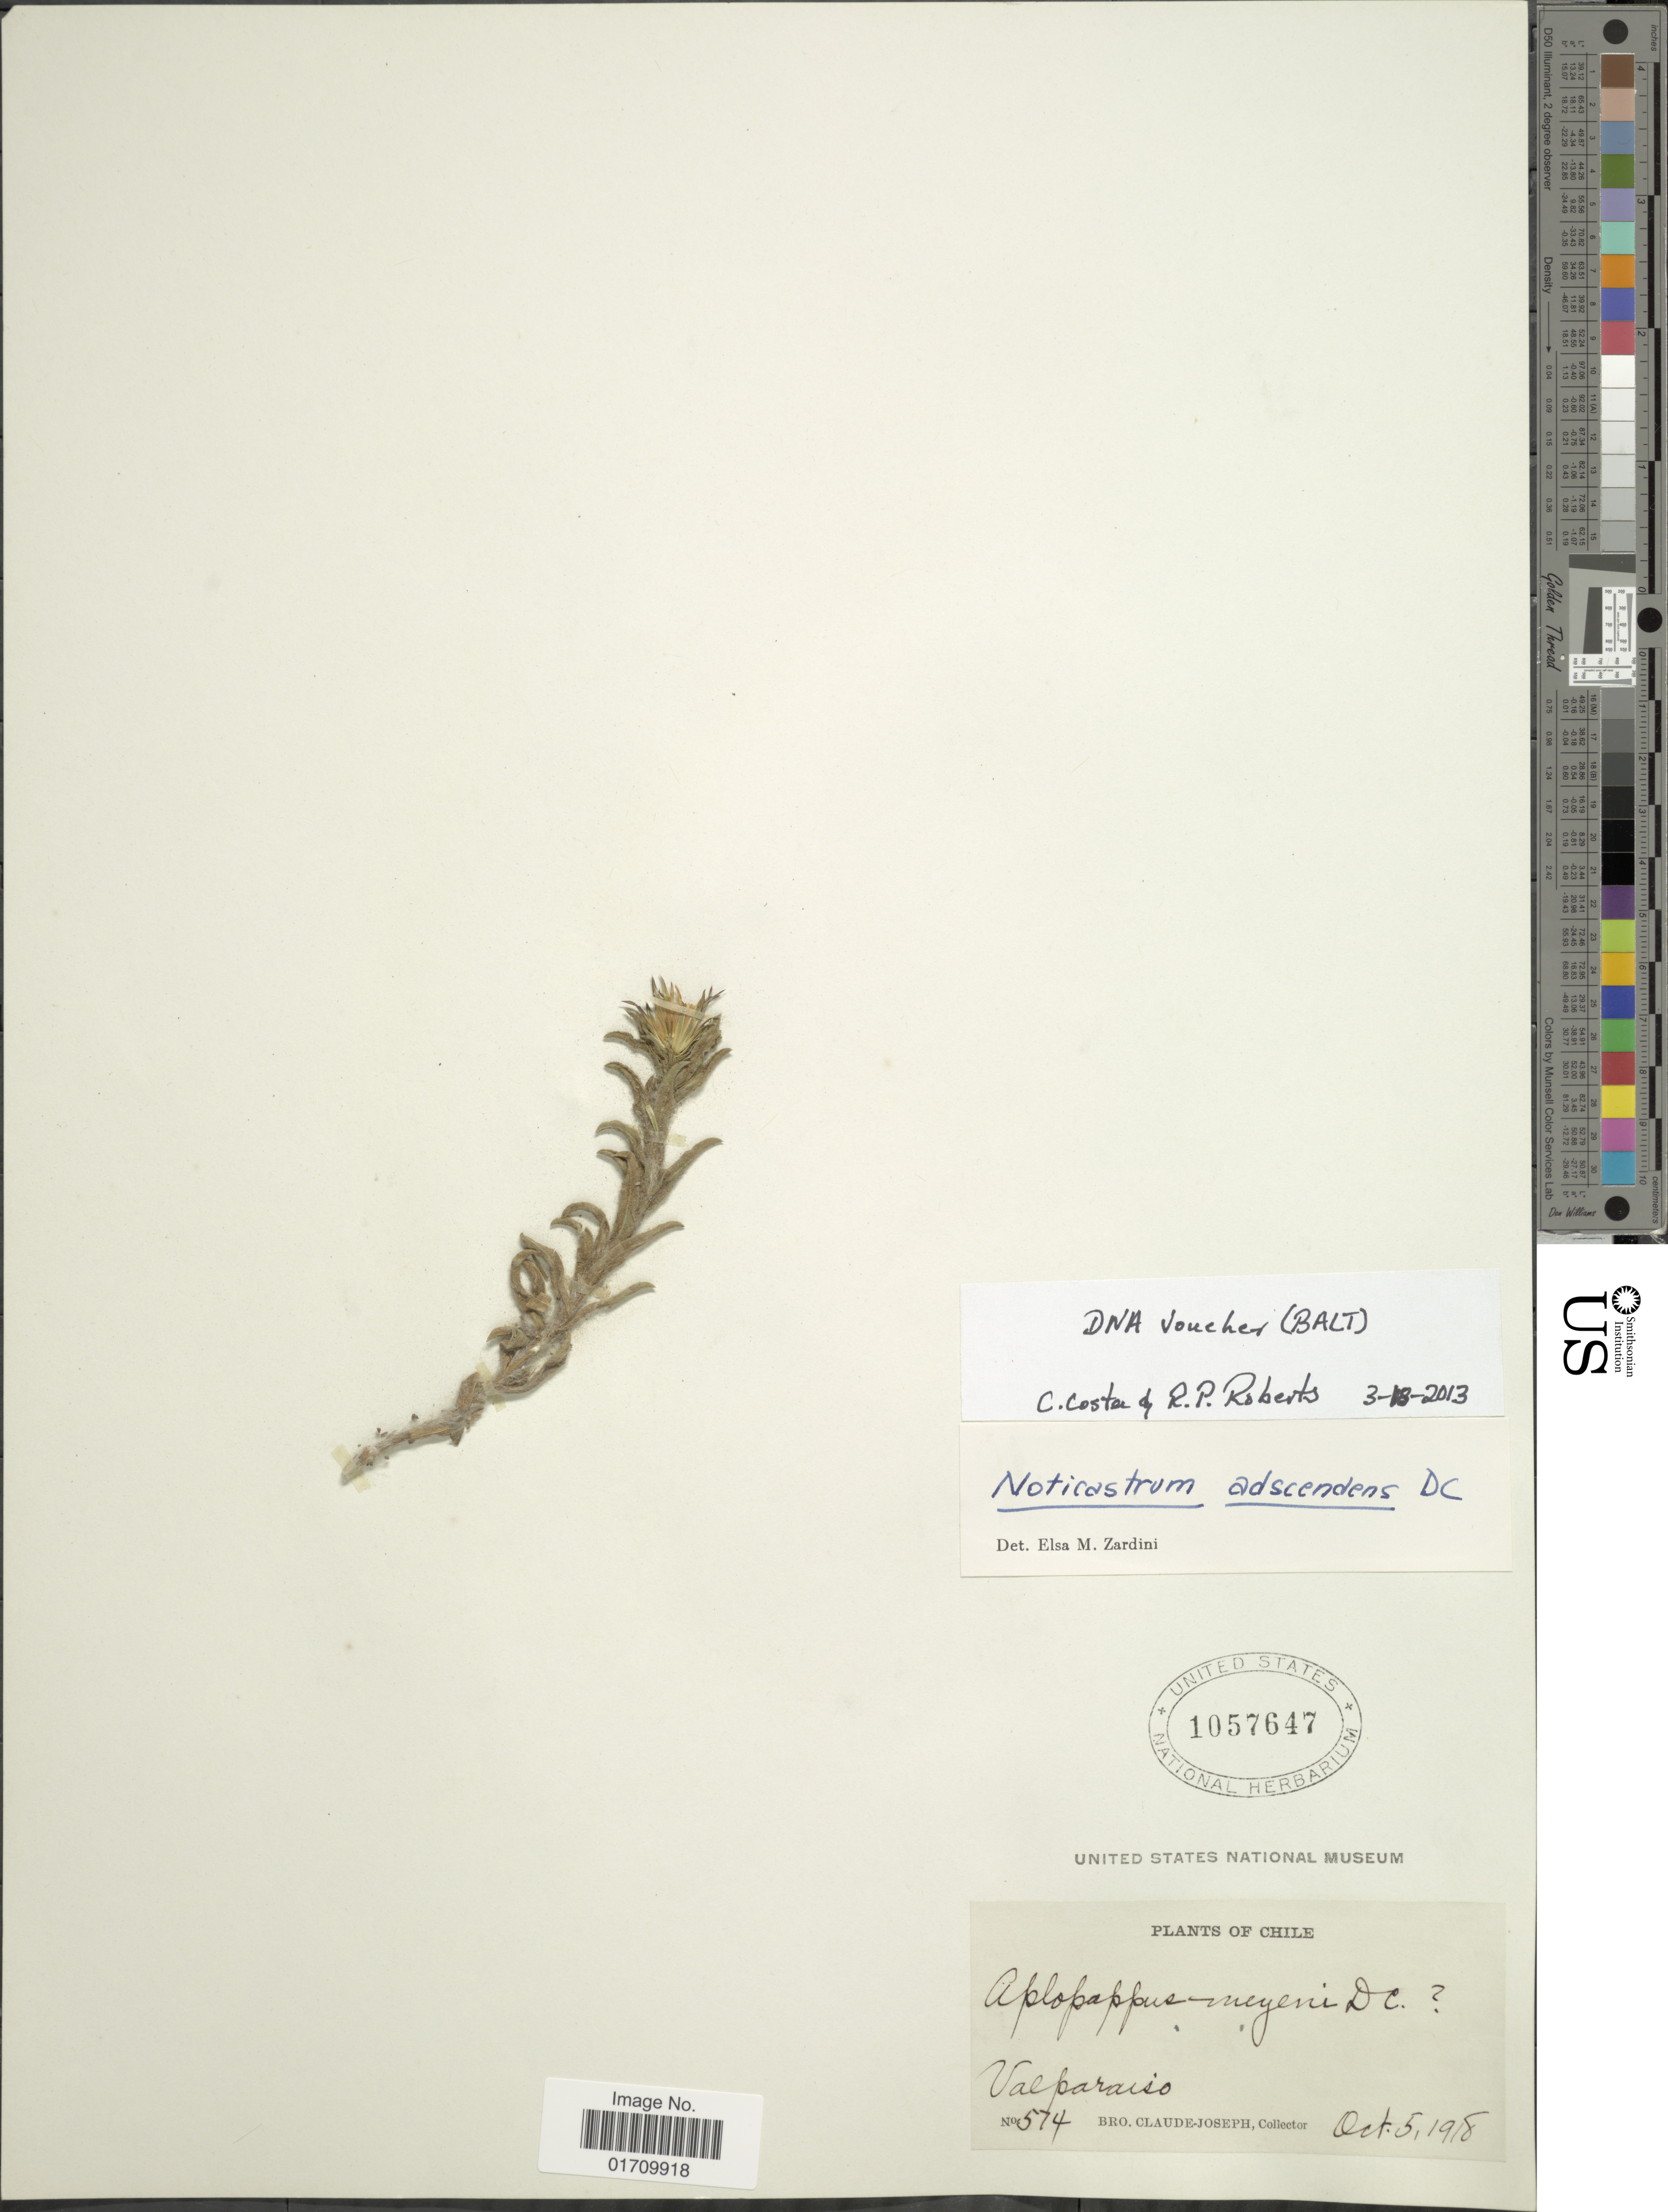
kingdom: Plantae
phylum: Tracheophyta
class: Magnoliopsida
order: Asterales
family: Asteraceae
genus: Noticastrum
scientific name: Noticastrum adscendens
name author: DC.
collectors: Bro. Claude-Joseph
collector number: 574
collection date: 1918-10-05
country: Chile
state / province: Valparaíso (V)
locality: Valparaiso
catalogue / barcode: US 1057647